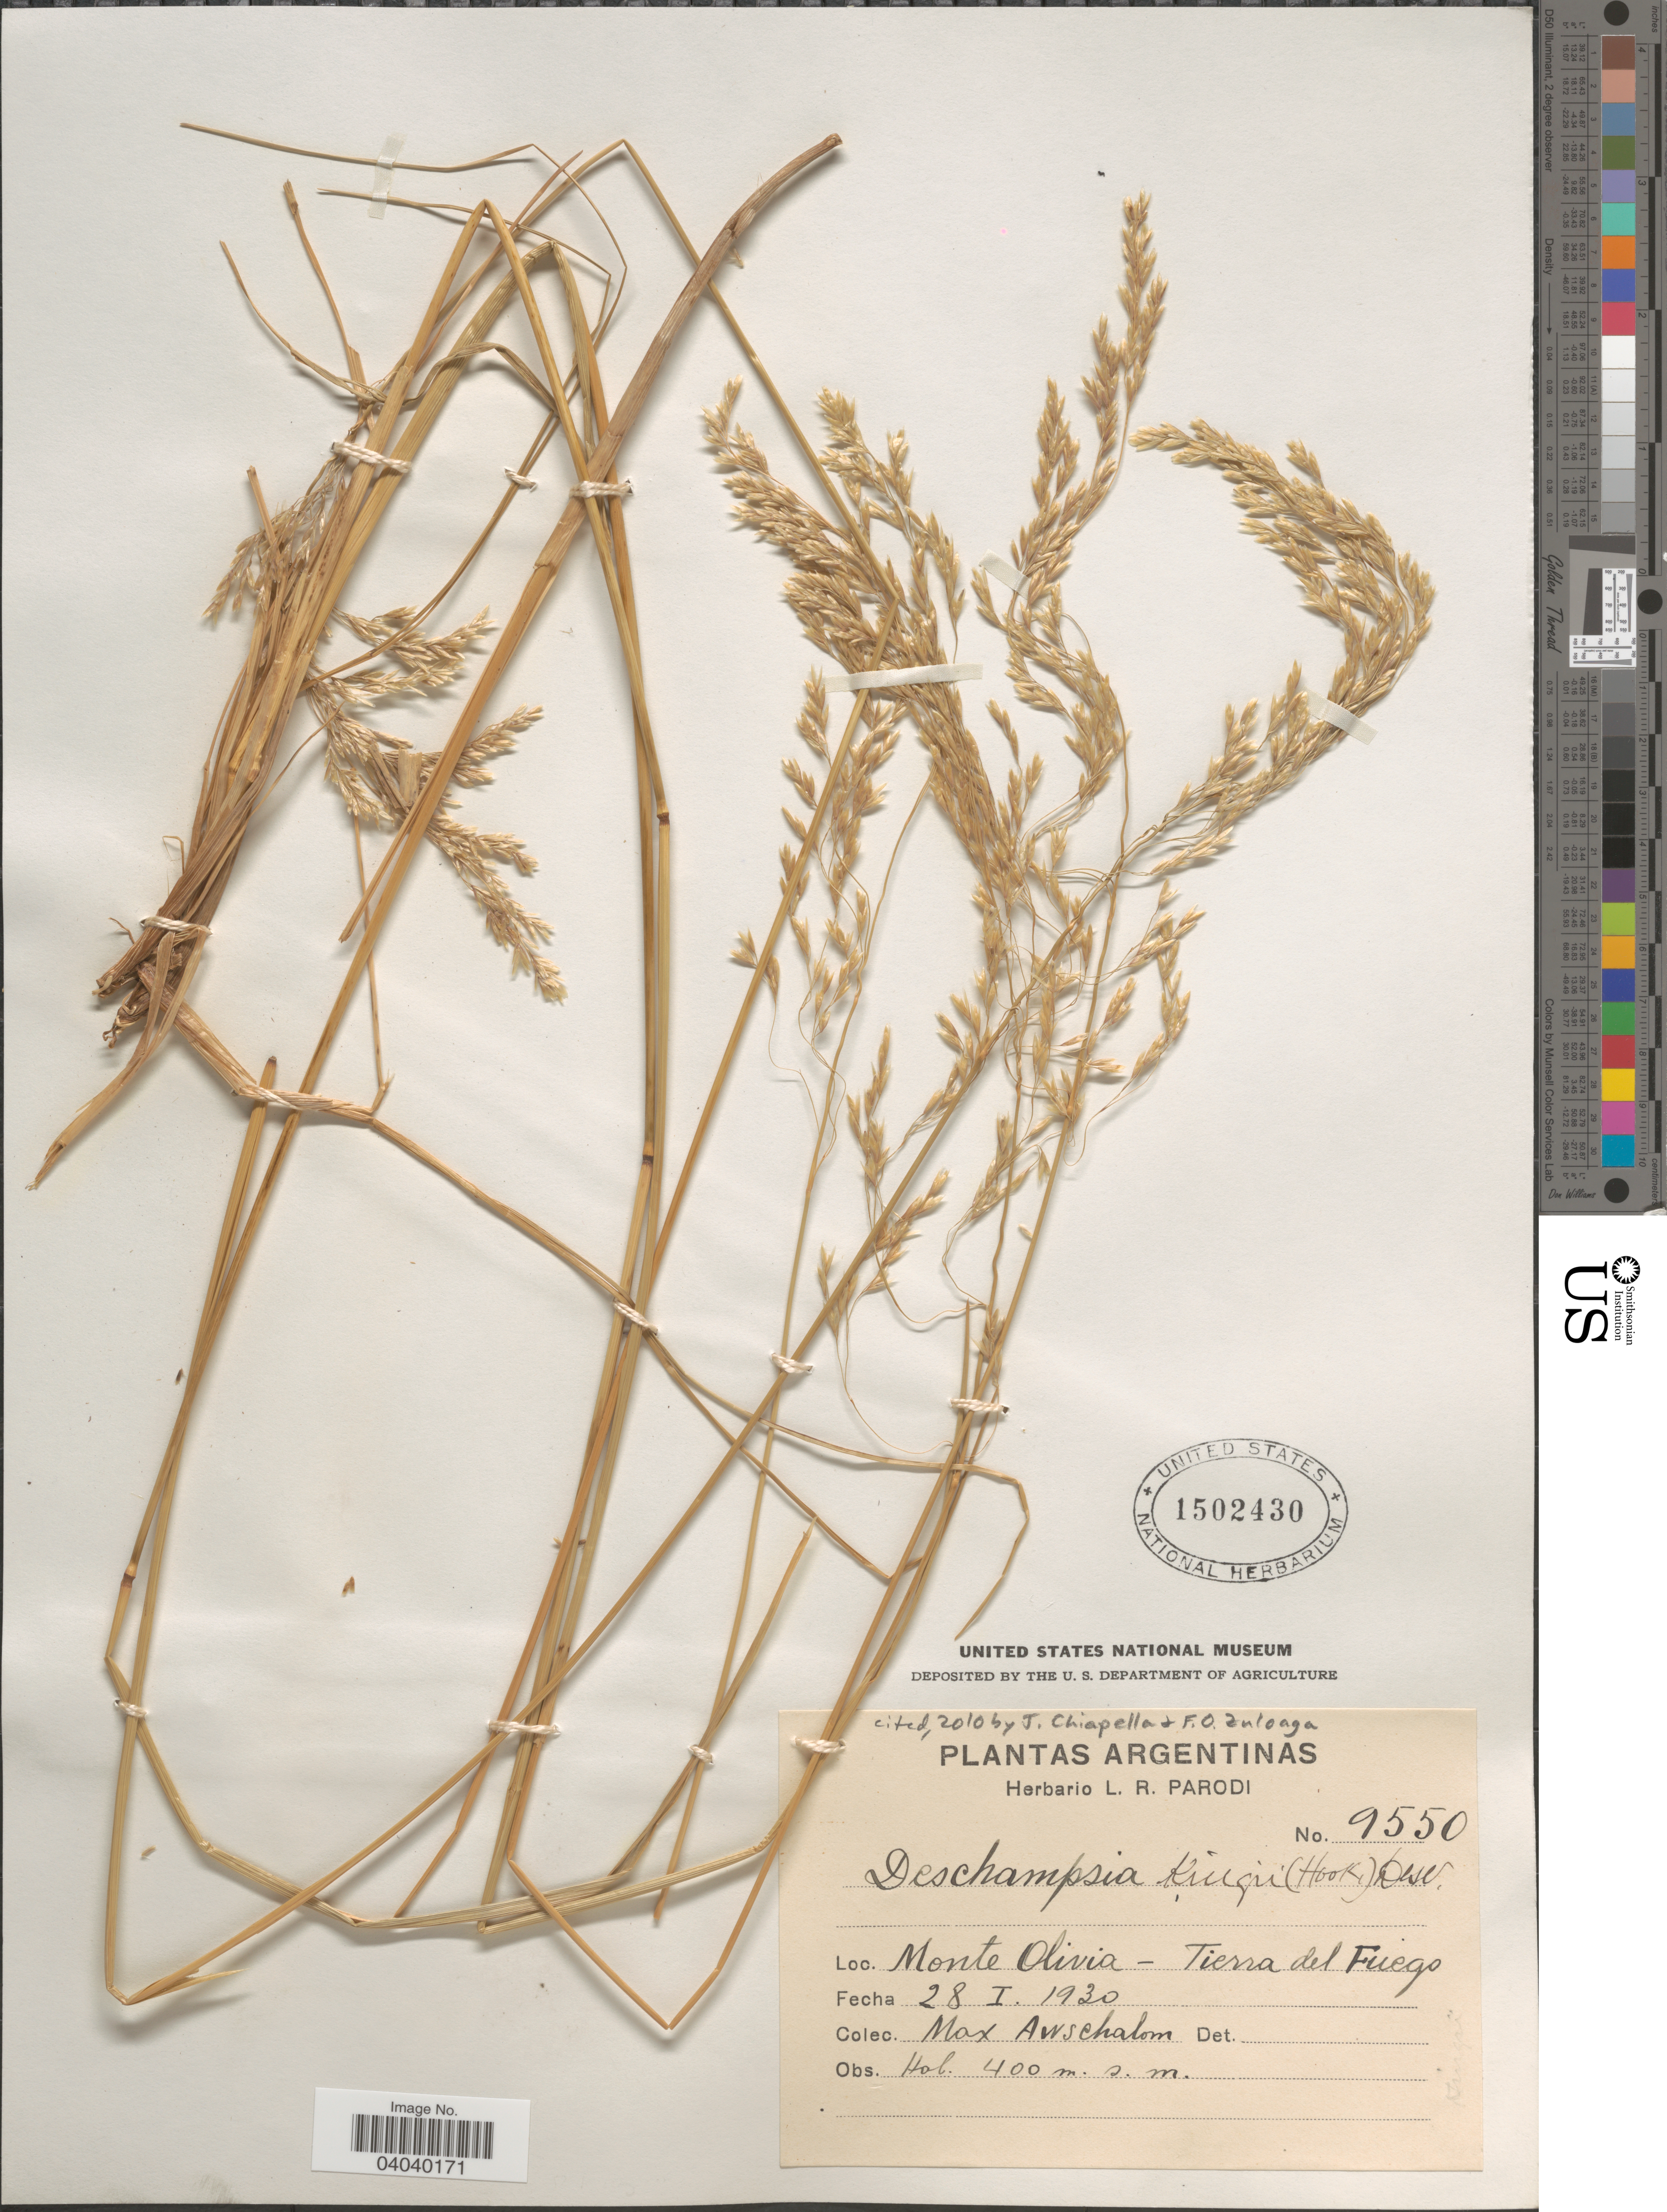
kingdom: Plantae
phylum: Tracheophyta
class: Liliopsida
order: Poales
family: Poaceae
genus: Deschampsia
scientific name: Deschampsia kingii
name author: (Hook. f.) É. Desv.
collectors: M. Anschalom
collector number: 9550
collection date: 1930-01-28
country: Argentina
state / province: Tierra del Fuego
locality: Monte Olivia.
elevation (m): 400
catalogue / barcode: US 1502430